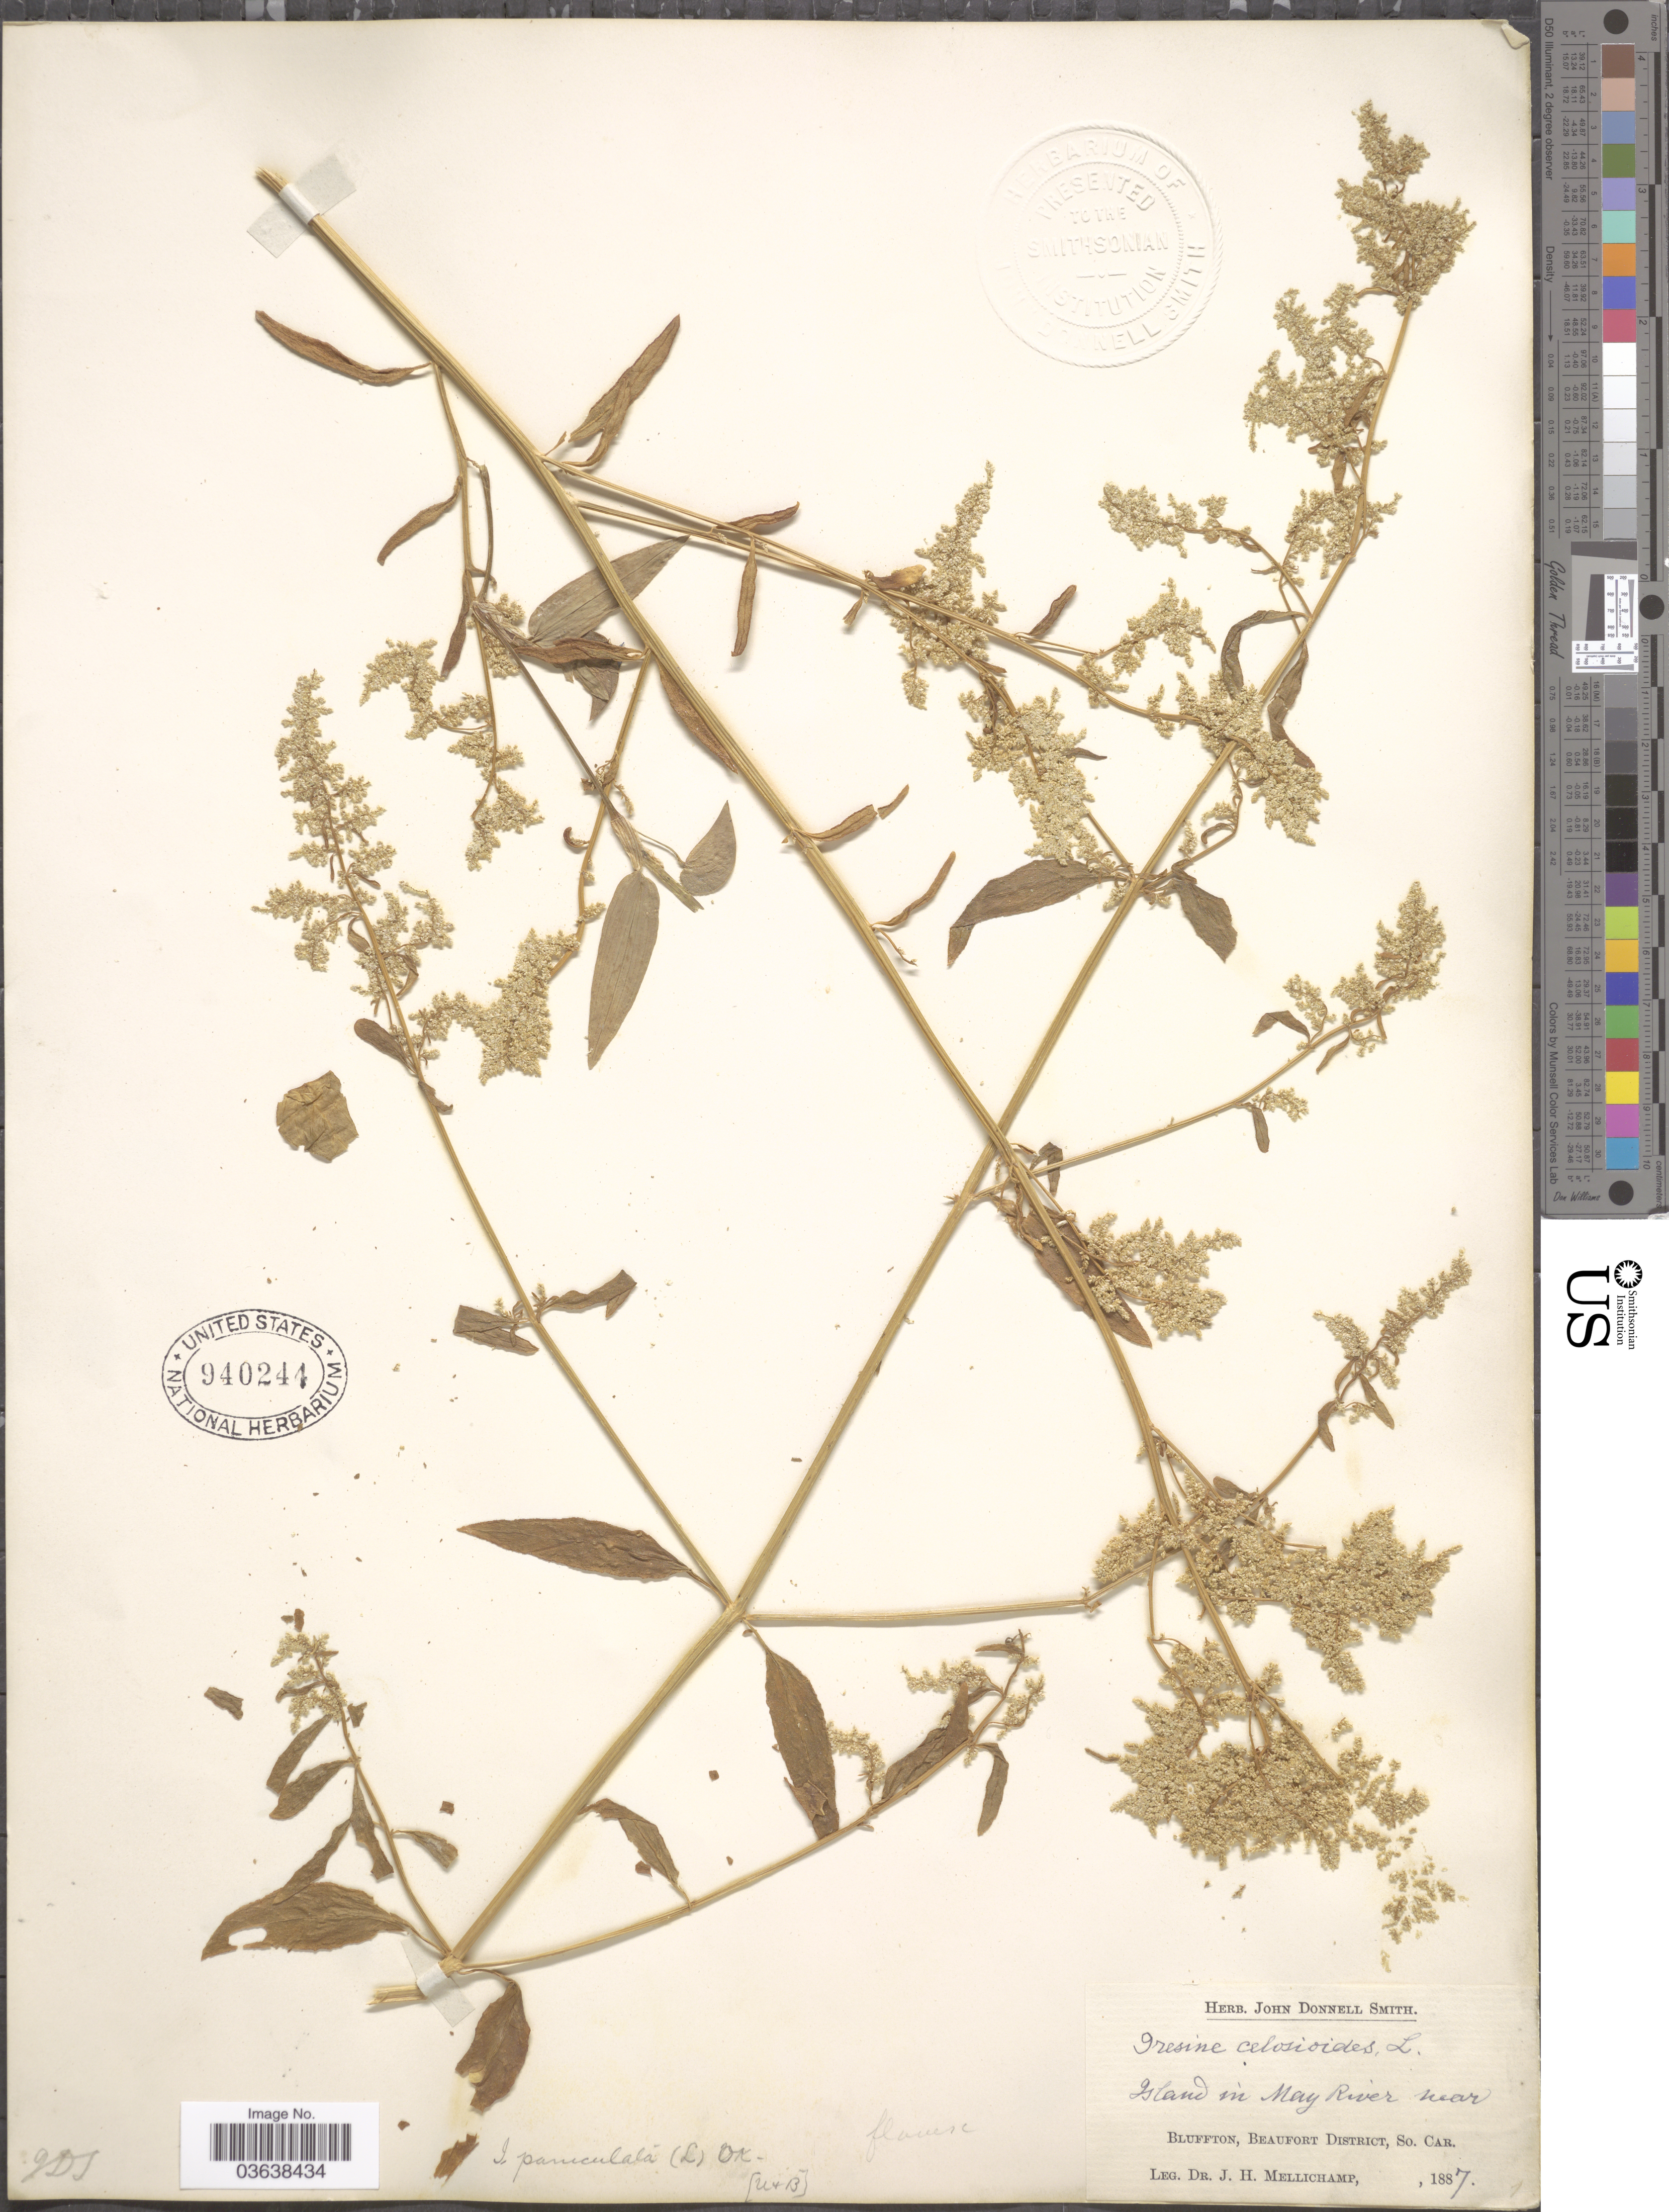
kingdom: Plantae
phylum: Tracheophyta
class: Magnoliopsida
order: Caryophyllales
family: Amaranthaceae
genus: Iresine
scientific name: Iresine celosia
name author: L.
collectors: J. H. Mellichamp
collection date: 1887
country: United States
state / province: South Carolina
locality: Island in May River near Bluffton, Beaufort District, So. Car.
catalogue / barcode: US 940244